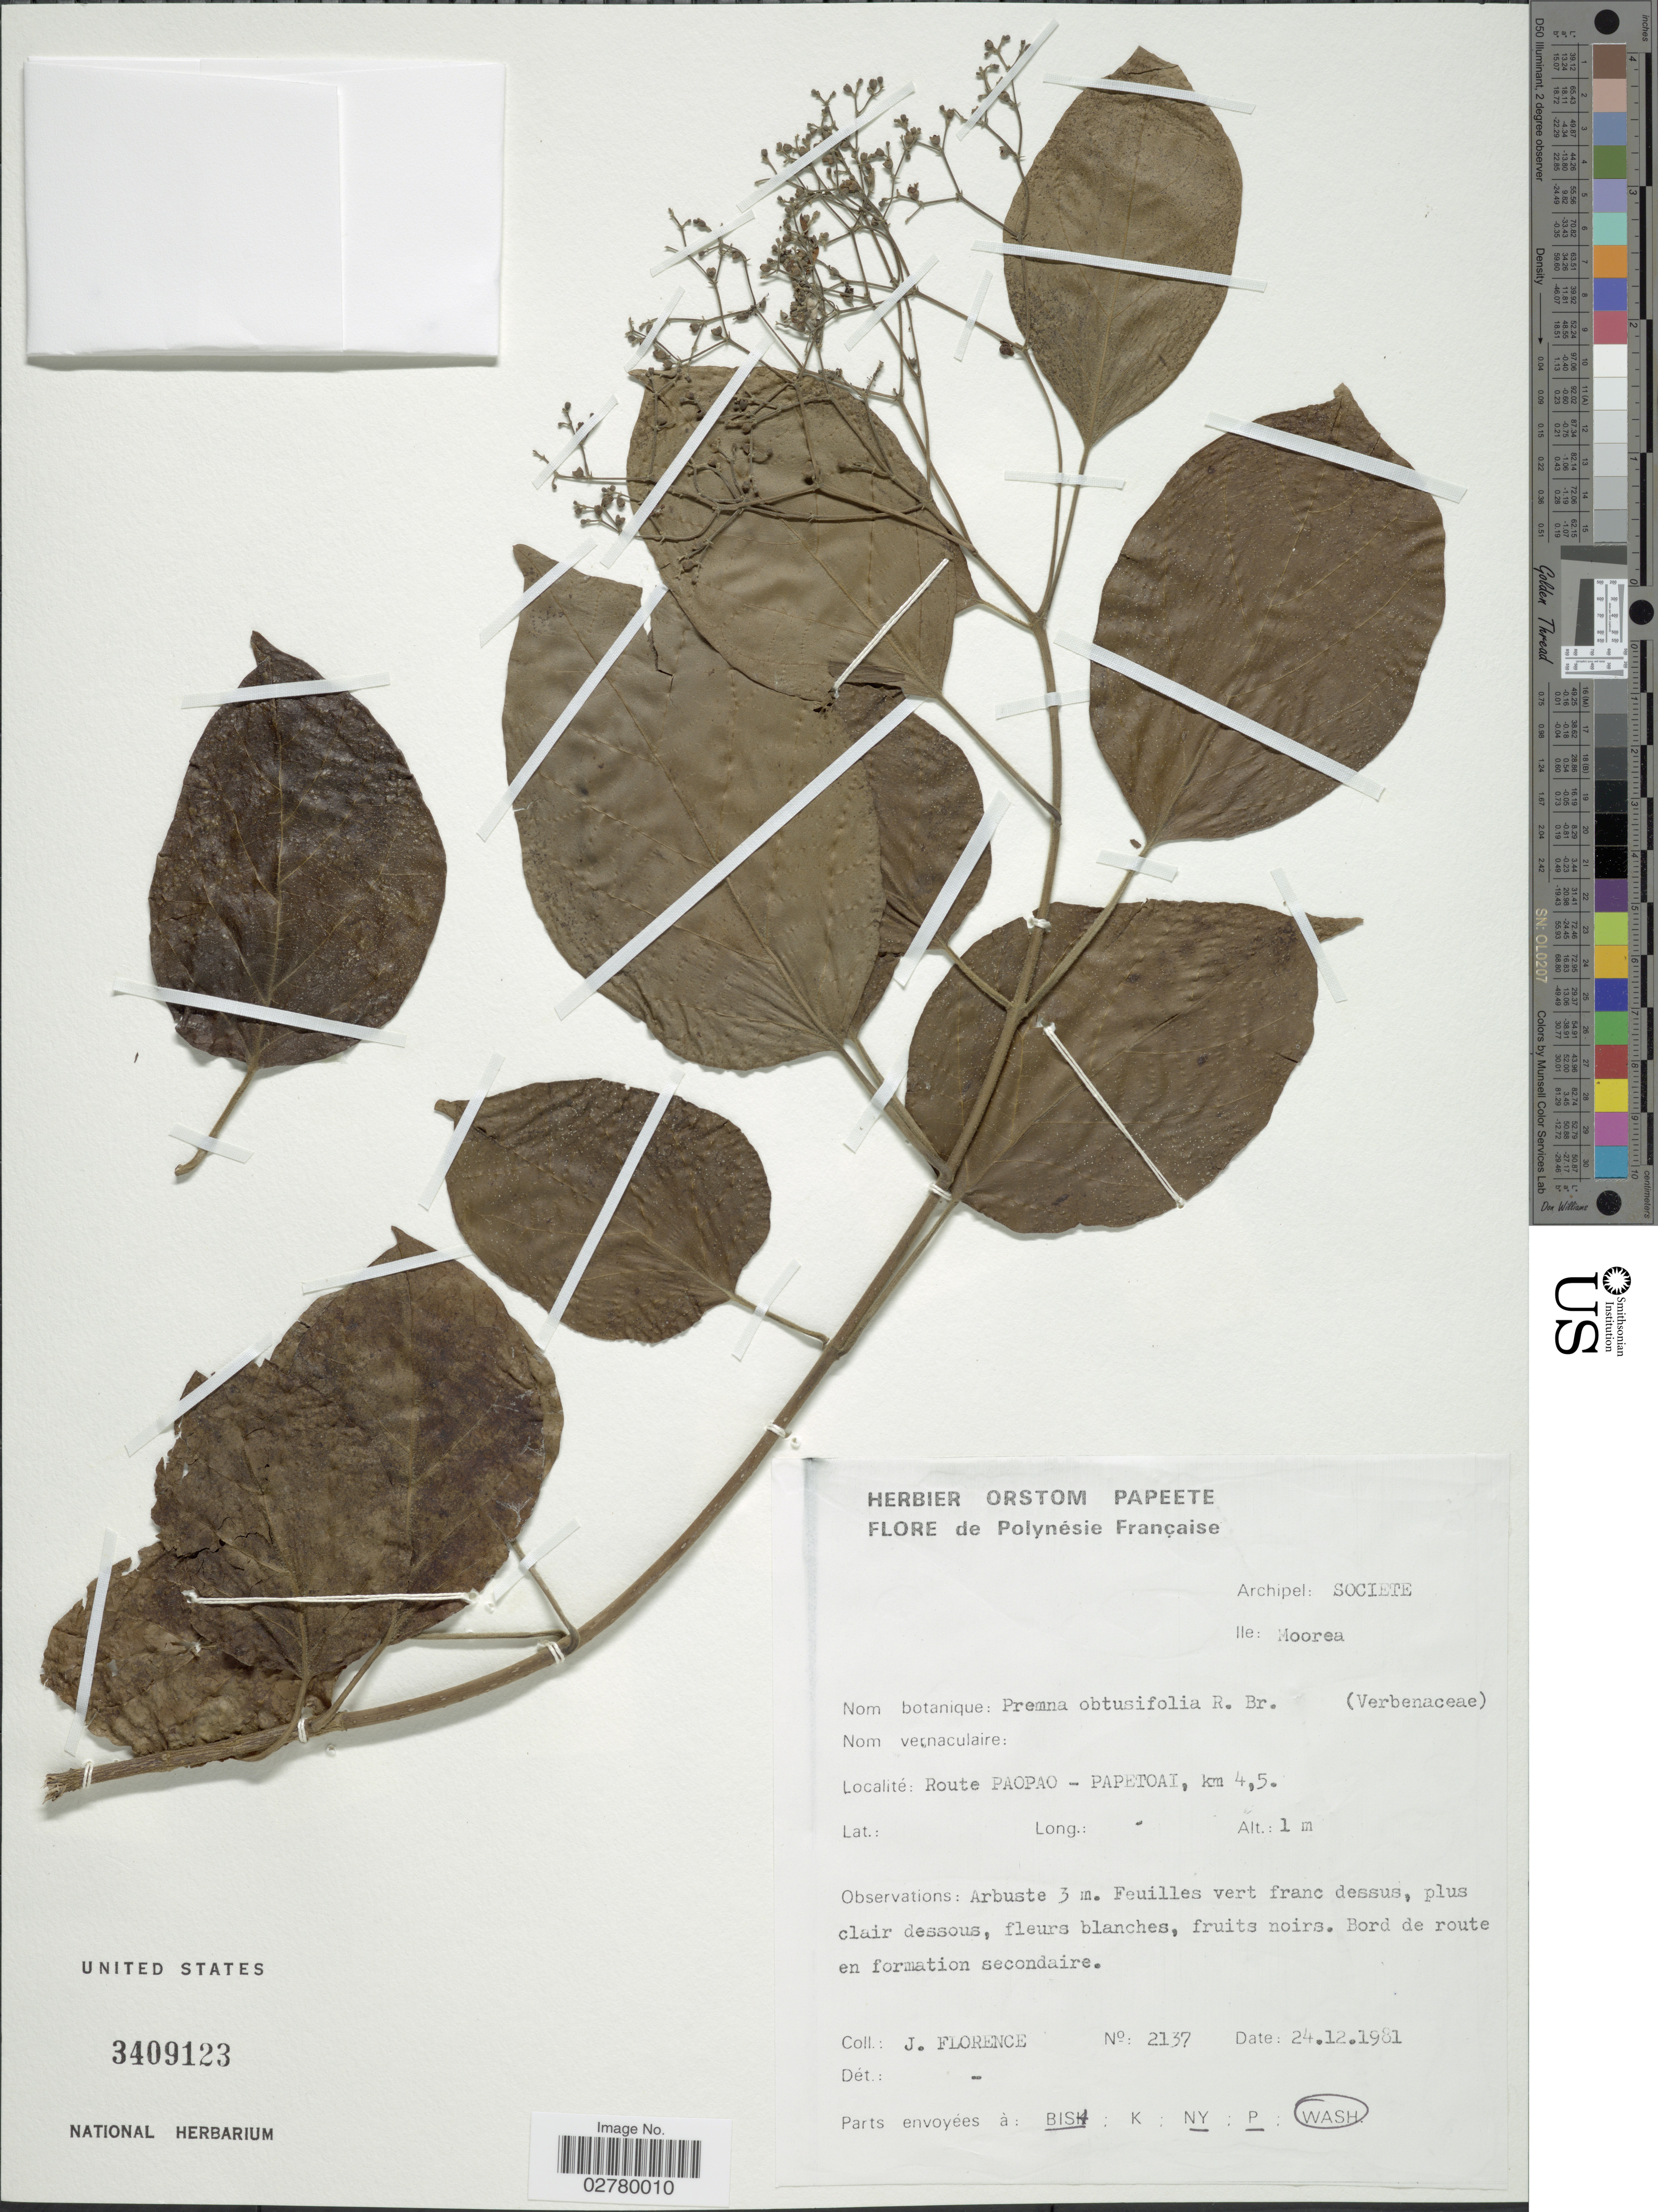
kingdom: Plantae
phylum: Tracheophyta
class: Magnoliopsida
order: Lamiales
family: Lamiaceae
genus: Premna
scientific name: Premna obtusifolia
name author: R. Br.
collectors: J. Florence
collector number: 2137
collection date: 1981-12-24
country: French Polynesia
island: Moorea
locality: Polynésie Française. Archipel: Societe. Ile: Moorea. Route Paopa - Papetoai, km 4,5.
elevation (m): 1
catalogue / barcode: US 3409123